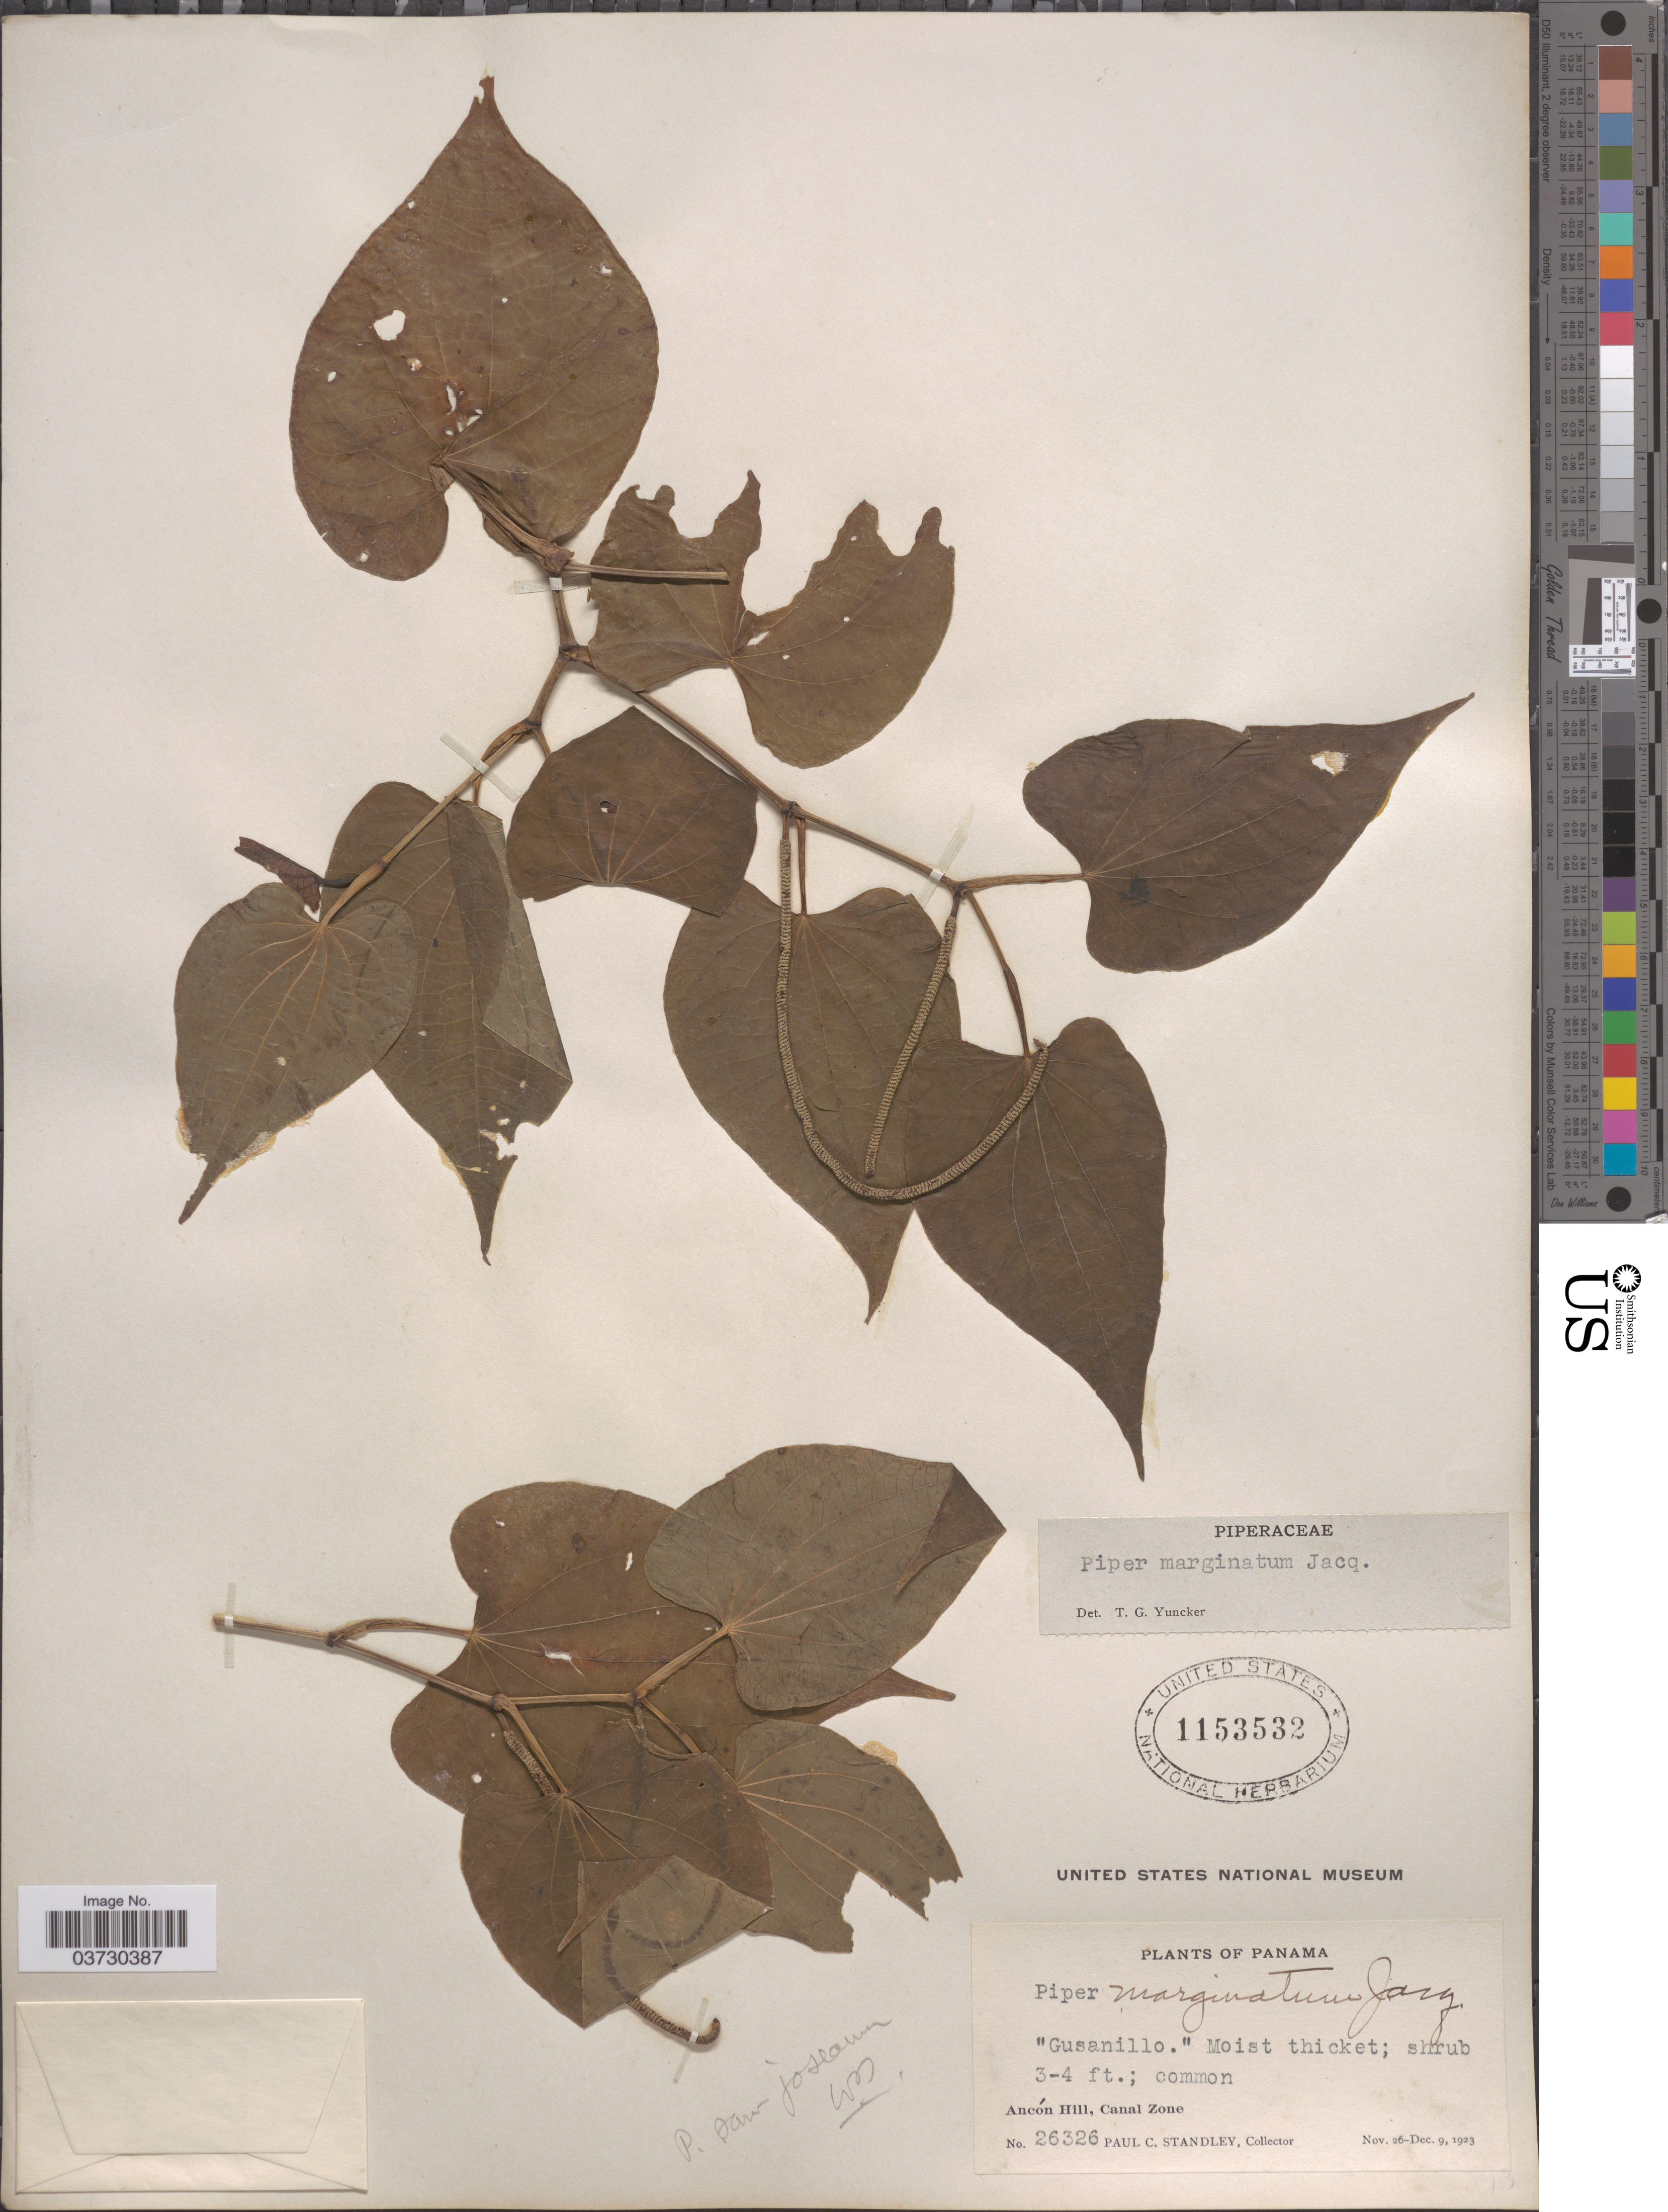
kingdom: Plantae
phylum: Tracheophyta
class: Magnoliopsida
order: Piperales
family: Piperaceae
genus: Piper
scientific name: Piper marginatum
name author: Jacq.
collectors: P. C. Standley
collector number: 26326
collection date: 1923-11-26/1923-12-09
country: Panama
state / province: Colón / Panamá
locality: Ancón Hill, Canal Zone.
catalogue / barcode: US 1153532